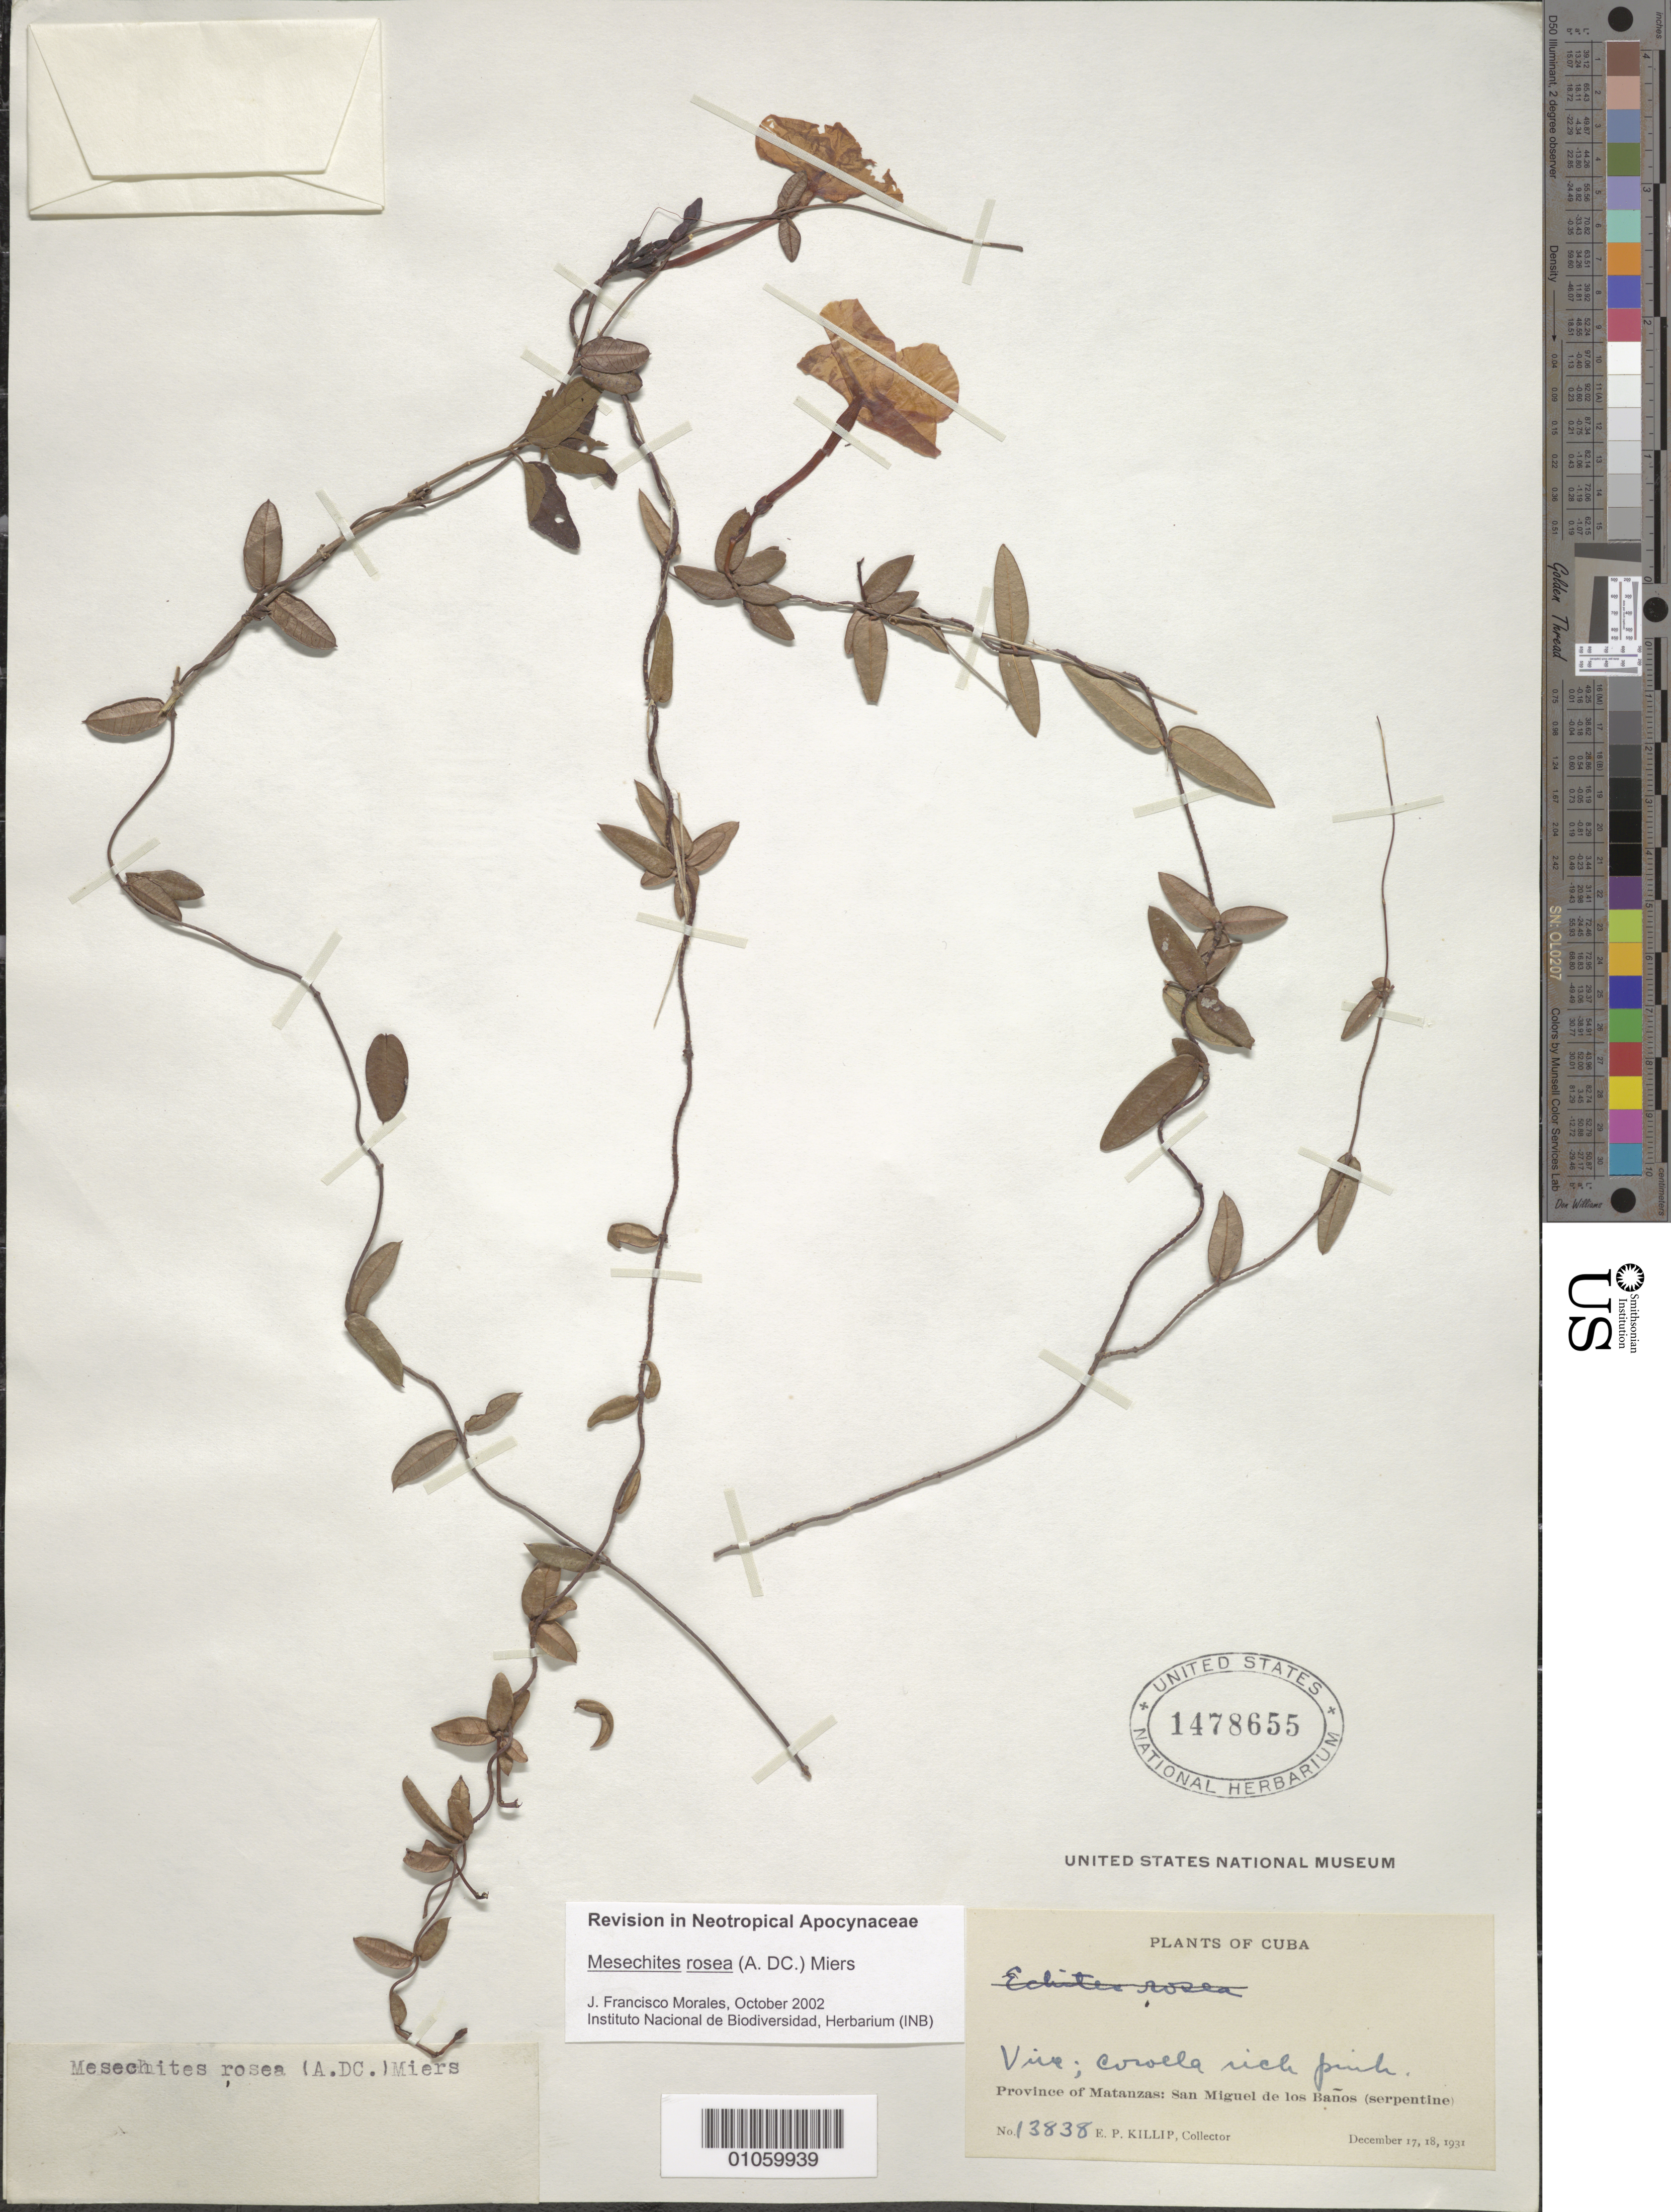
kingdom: Plantae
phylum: Tracheophyta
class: Magnoliopsida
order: Gentianales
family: Apocynaceae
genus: Mesechites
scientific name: Mesechites roseus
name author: (A. DC.) Miers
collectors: E. P. Killip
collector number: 13838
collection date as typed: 17 Dec 1931 to 18 Dec 1931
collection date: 1931-12-17/1931-12-18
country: Cuba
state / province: Matanzas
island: Cuba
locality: San Miguel de los Banos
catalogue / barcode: US 1478655